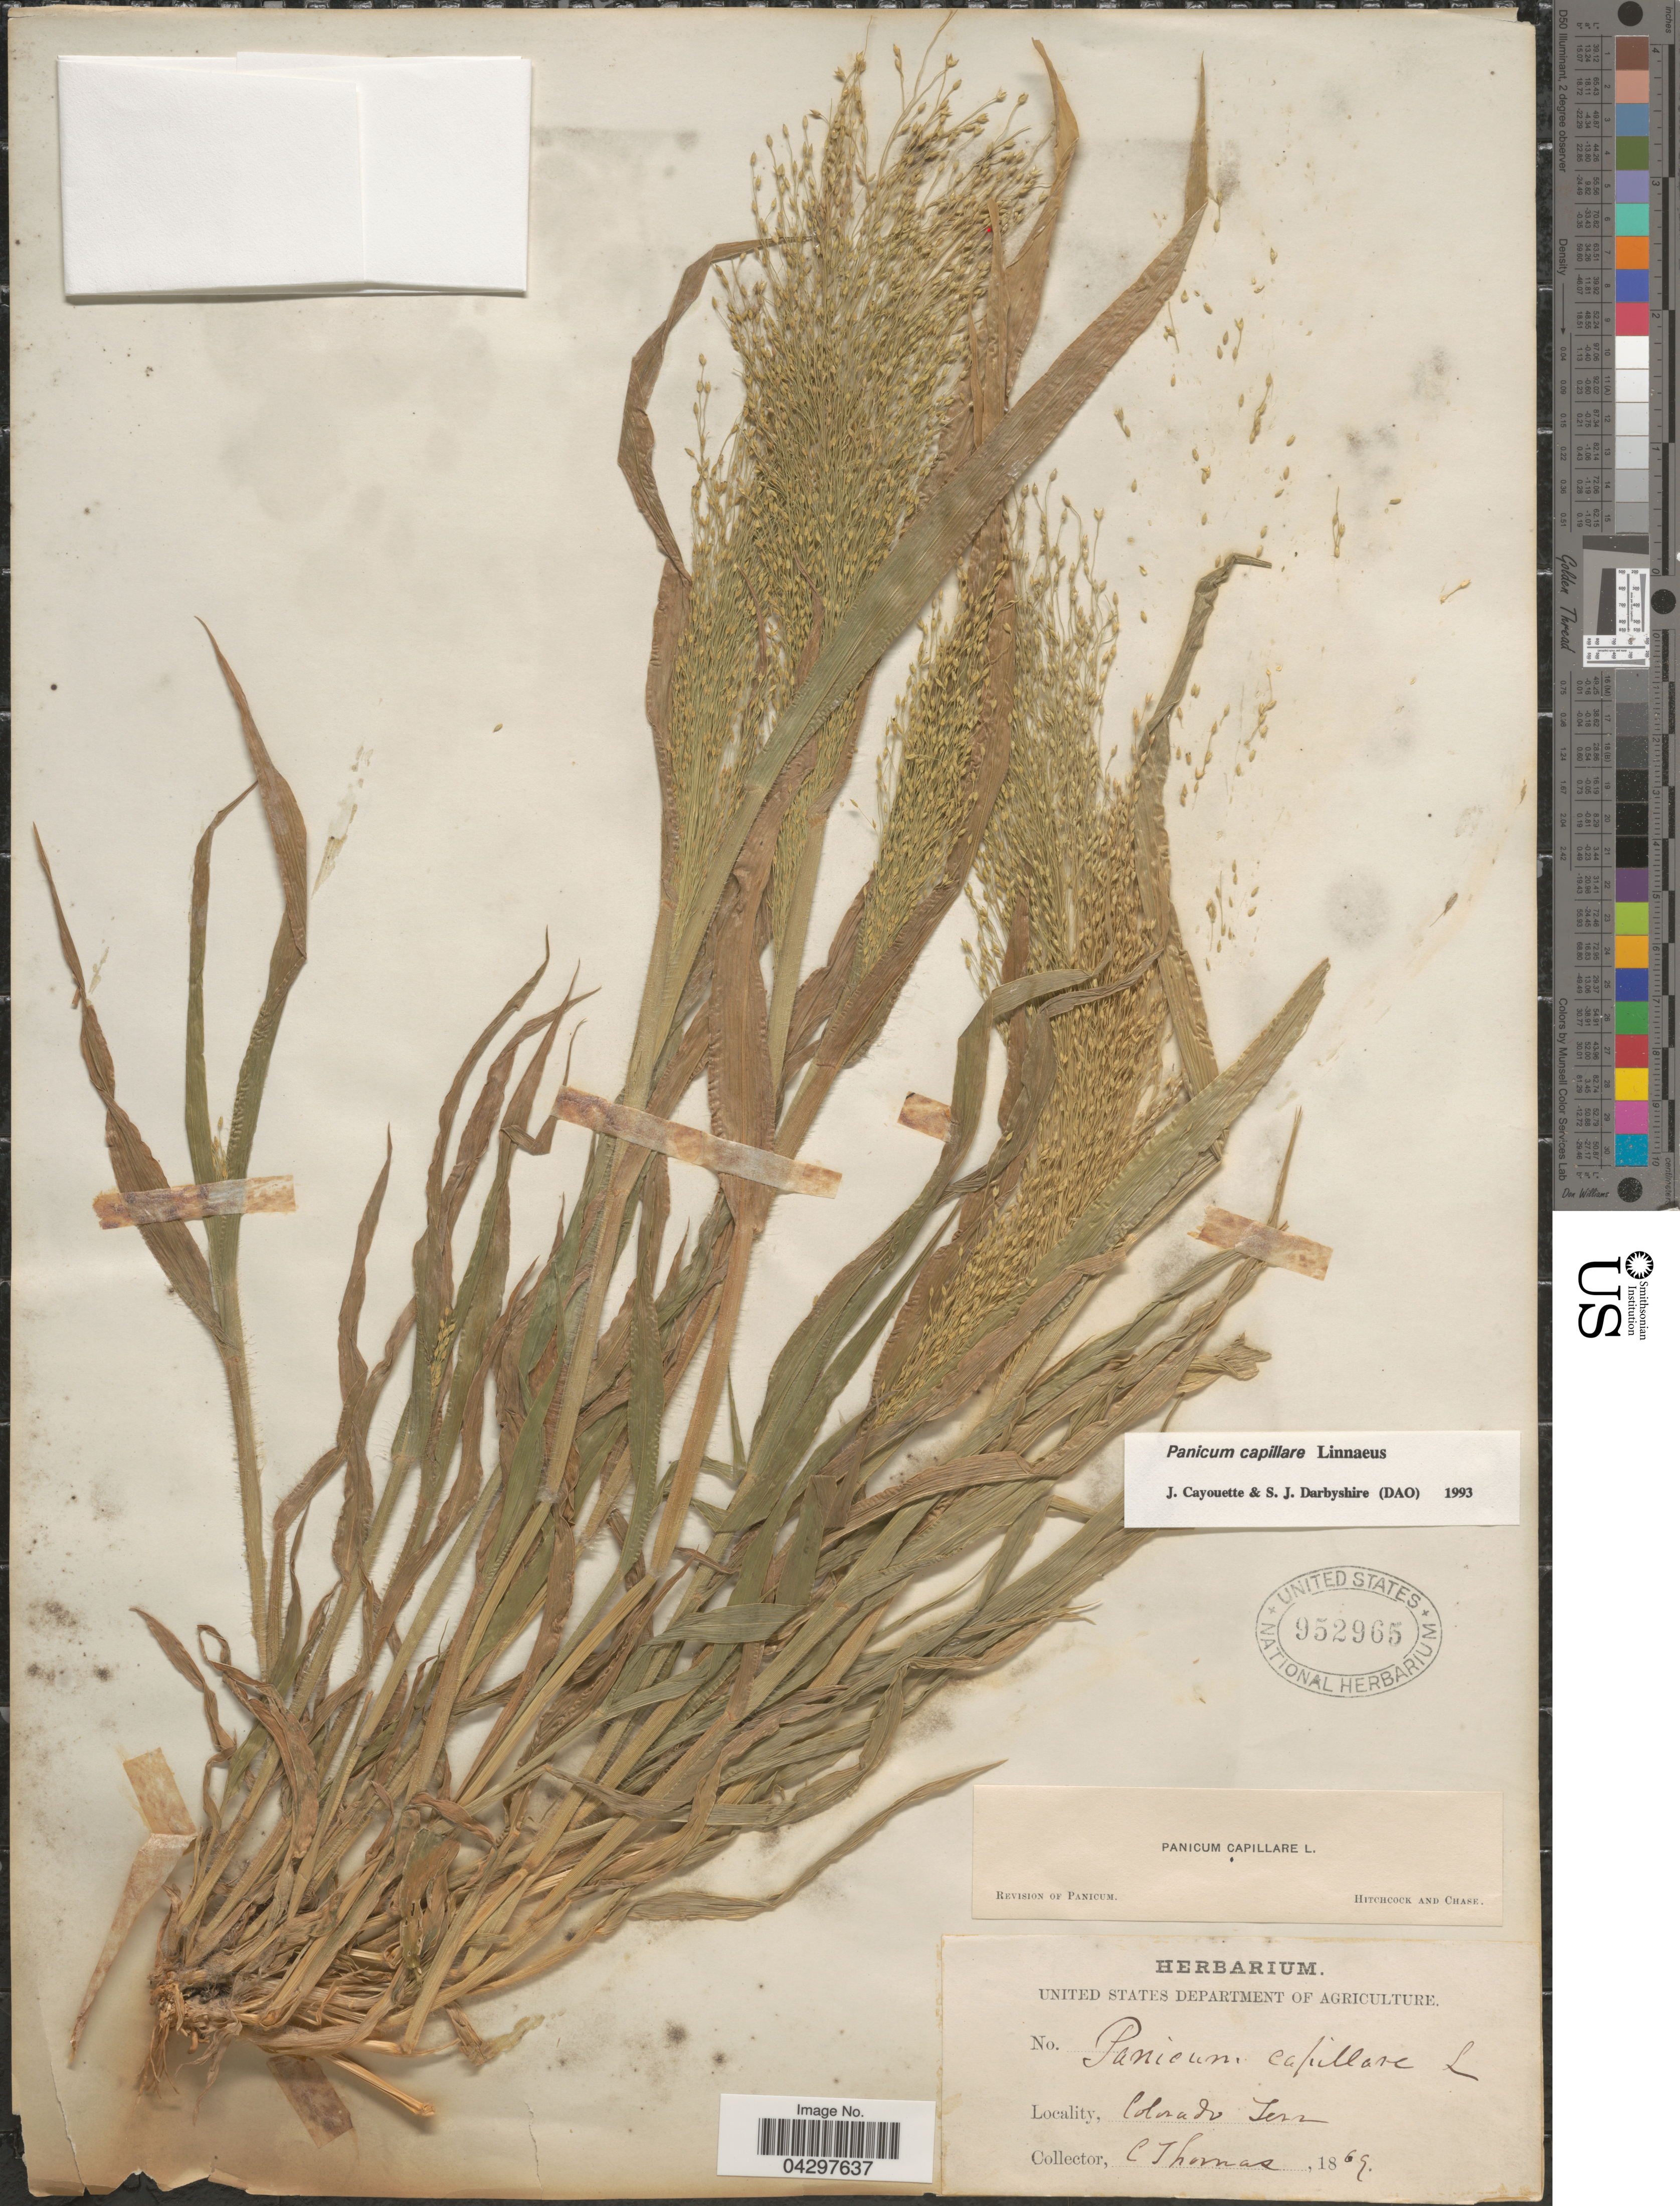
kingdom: Plantae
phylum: Tracheophyta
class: Liliopsida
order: Poales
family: Poaceae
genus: Panicum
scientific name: Panicum capillare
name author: L.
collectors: C. Thomas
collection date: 1869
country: United States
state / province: Colorado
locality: Colorado Terr.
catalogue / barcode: US 952965